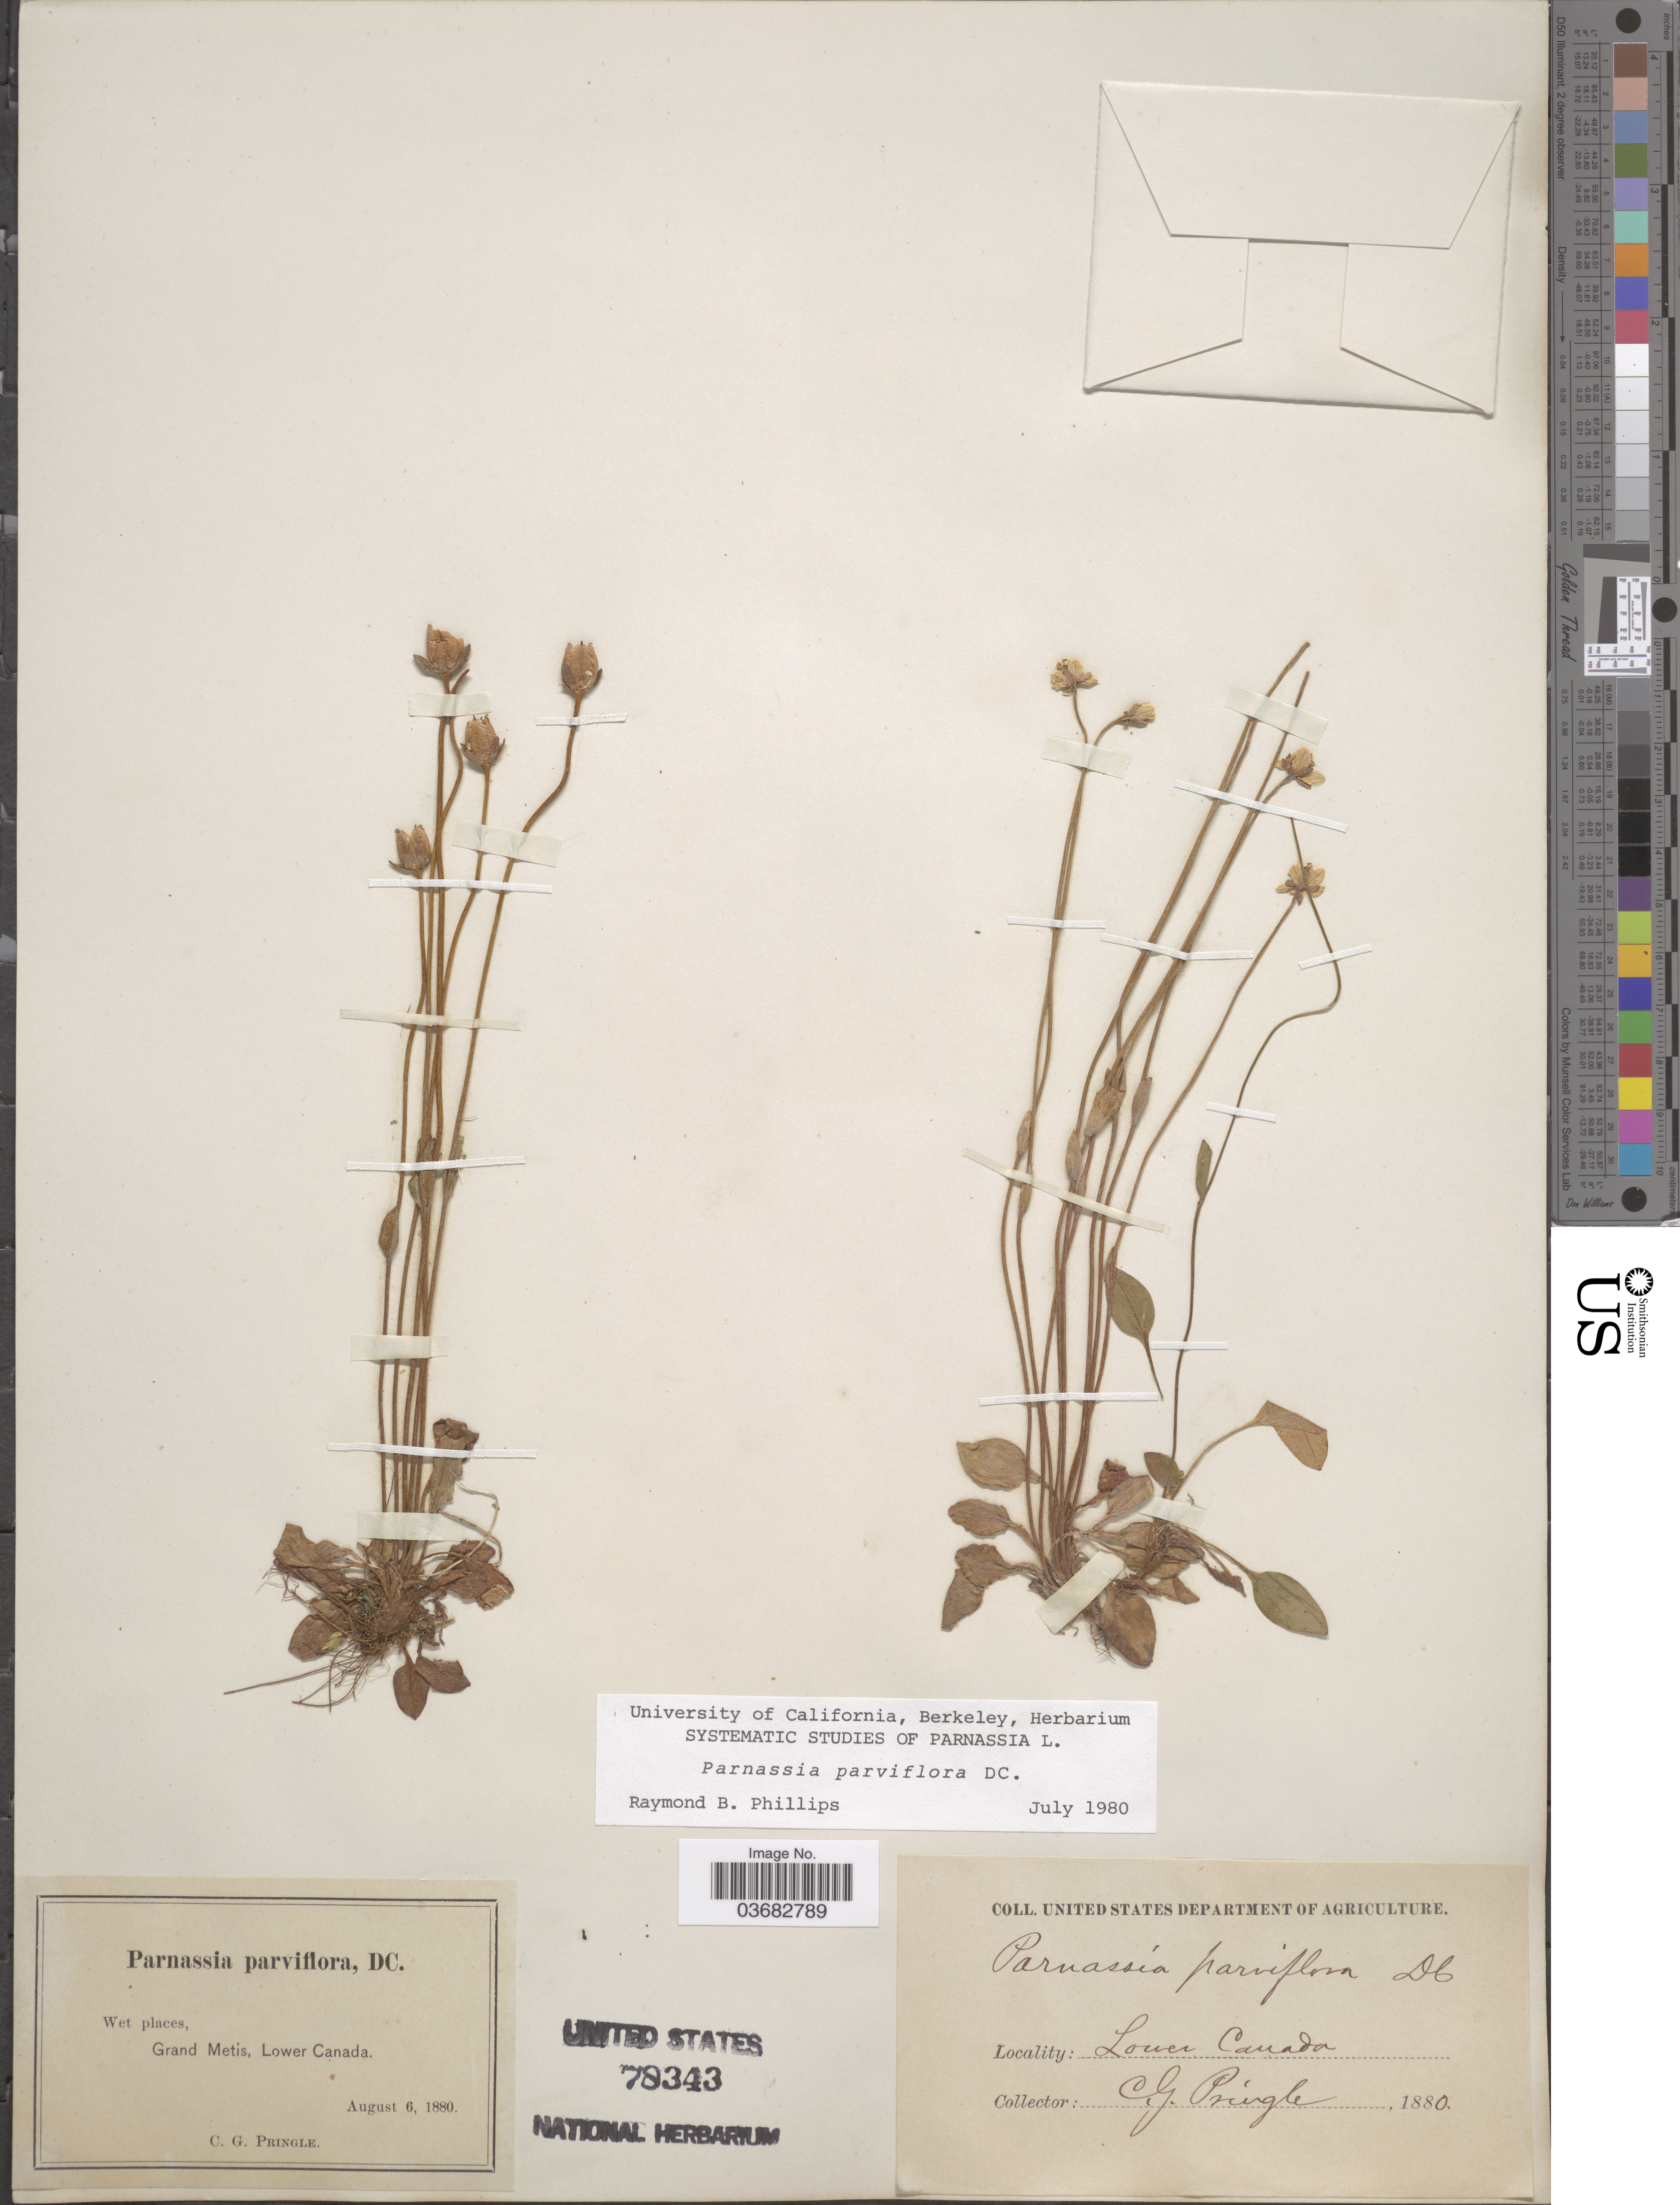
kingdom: Plantae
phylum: Tracheophyta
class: Magnoliopsida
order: Celastrales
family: Parnassiaceae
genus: Parnassia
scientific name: Parnassia parviflora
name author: DC.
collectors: C. G. Pringle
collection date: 1880-08-06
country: Canada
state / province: Quebec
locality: Wet places, Grand Metis, Lower Canada.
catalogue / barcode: US 78343